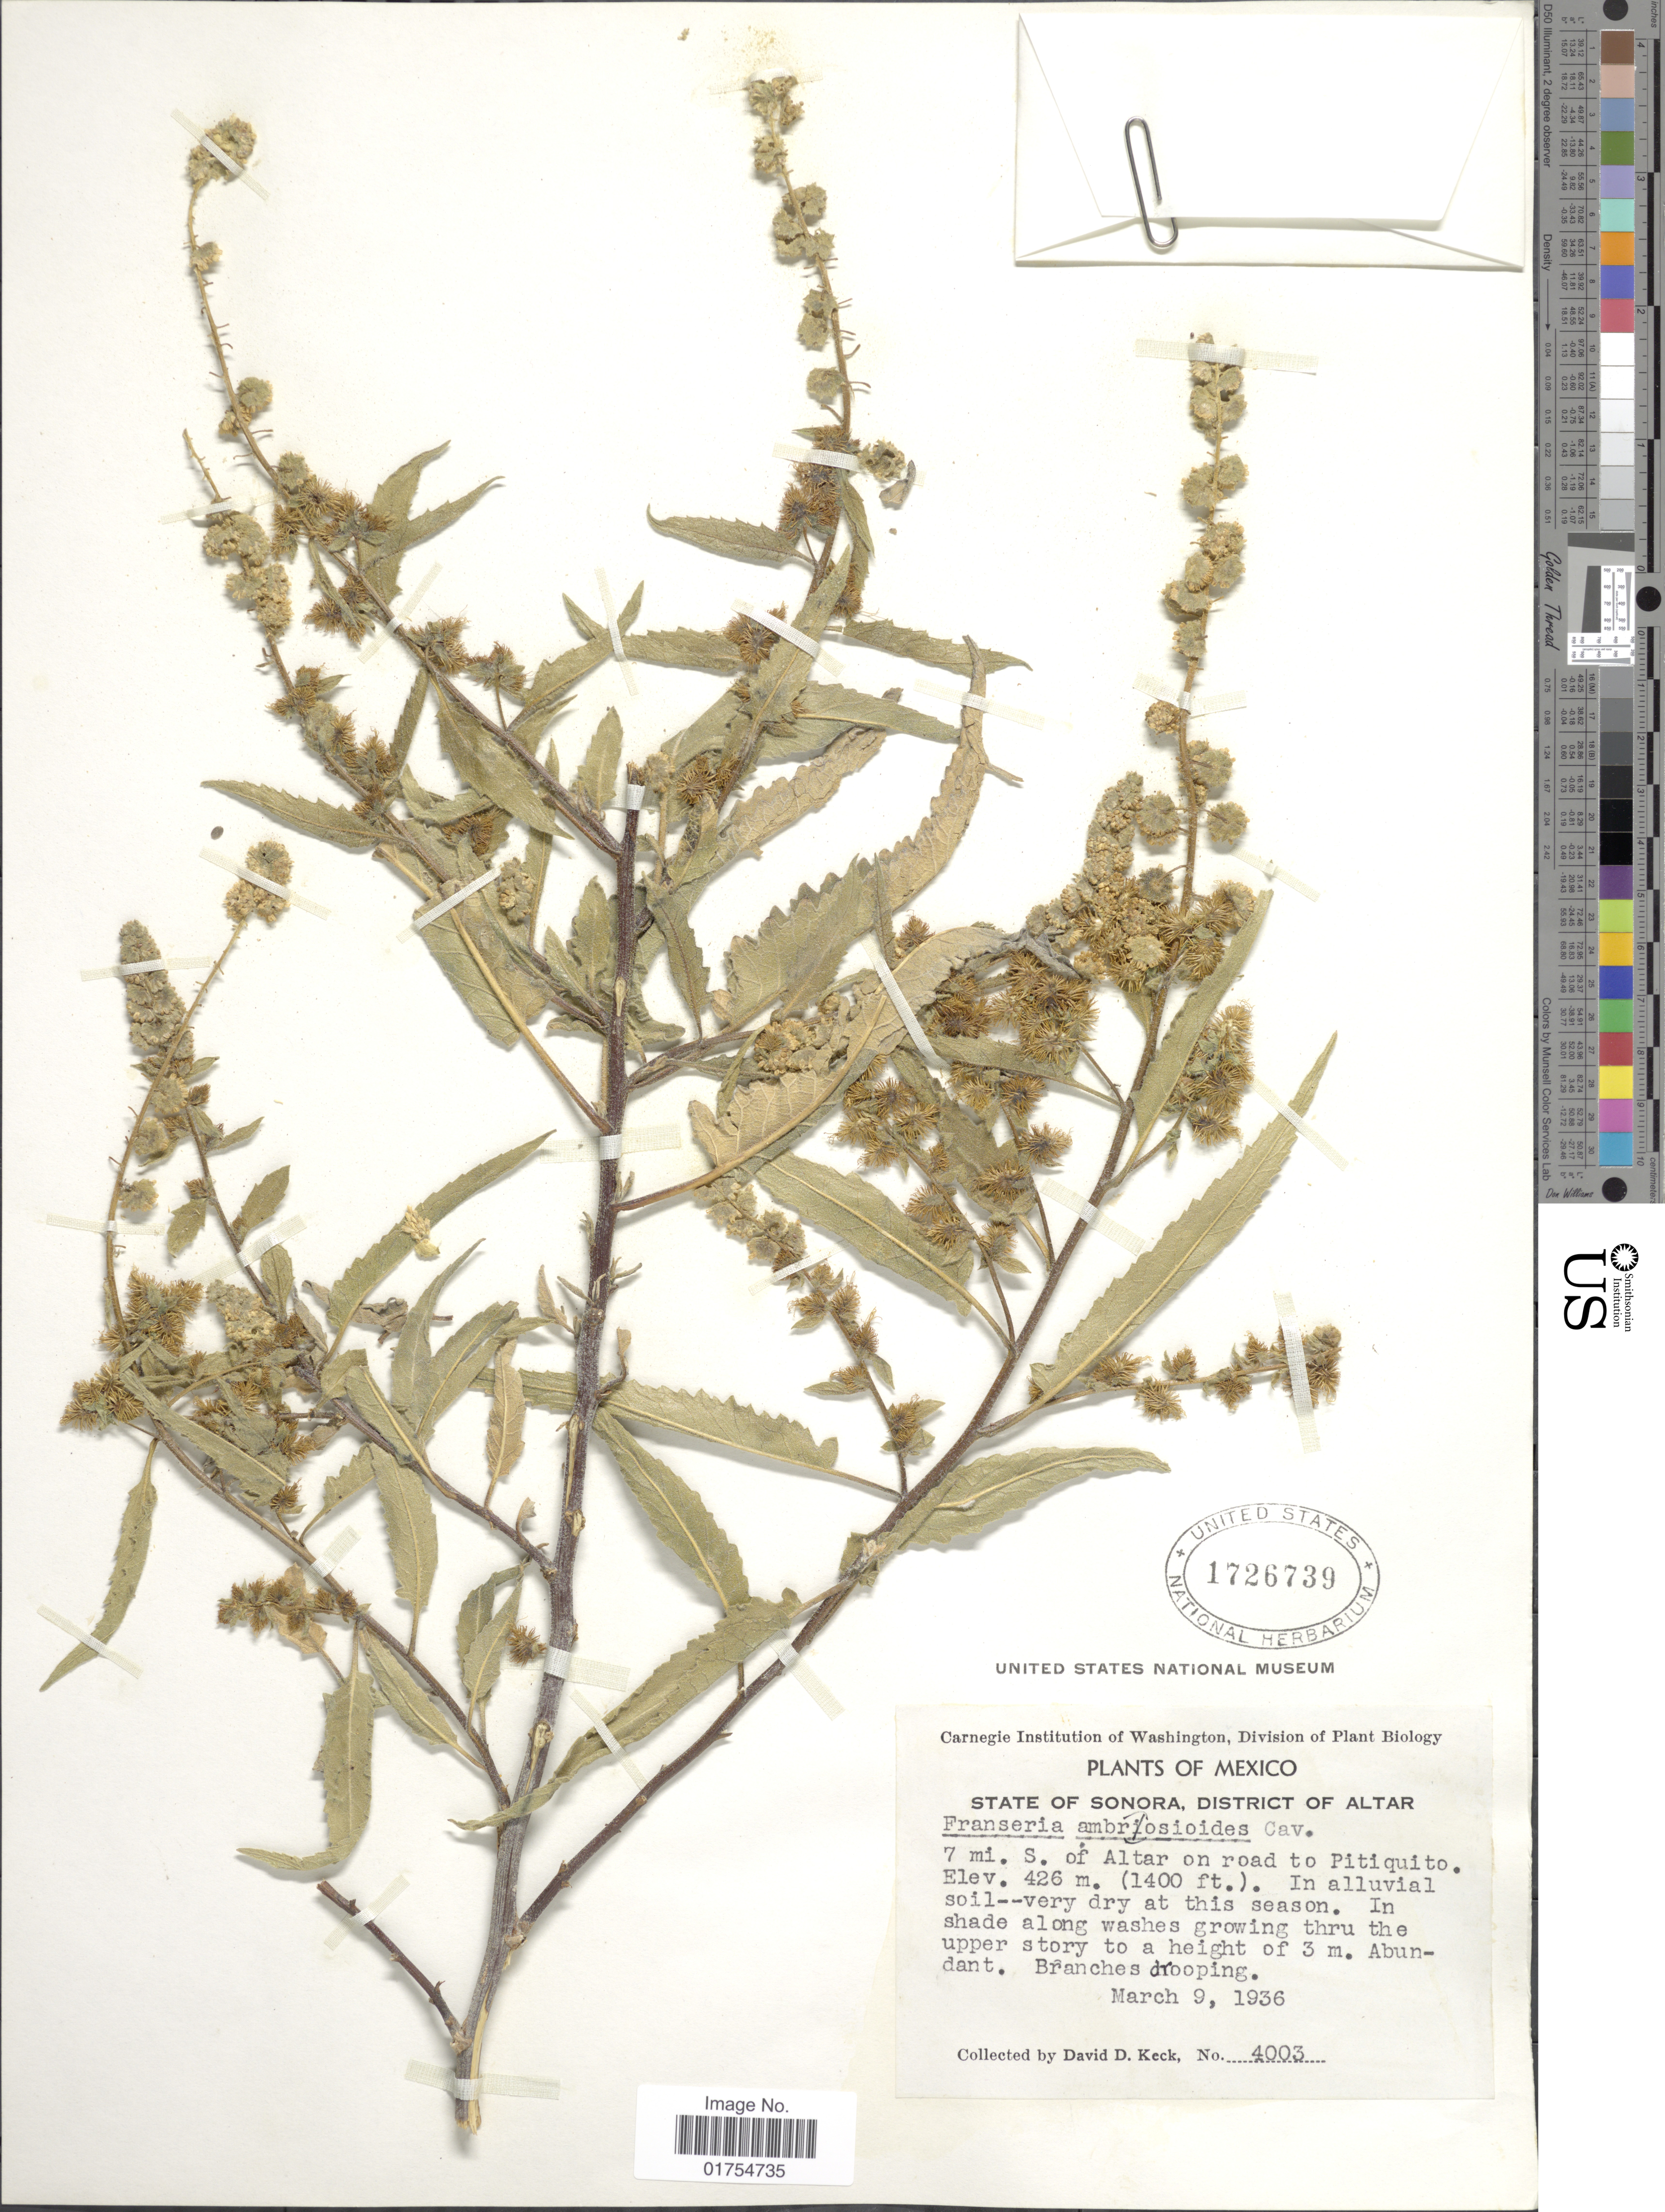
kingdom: Plantae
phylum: Tracheophyta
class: Magnoliopsida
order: Asterales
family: Asteraceae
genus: Franseria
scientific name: Franseria ambrosioides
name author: Cav.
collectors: D. D. Keck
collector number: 4003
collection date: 1936-03-09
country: Mexico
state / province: Sonora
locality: District of Altar. 7 mi. S. of Altar on road to Pitiquito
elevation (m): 426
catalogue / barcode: US 1726739